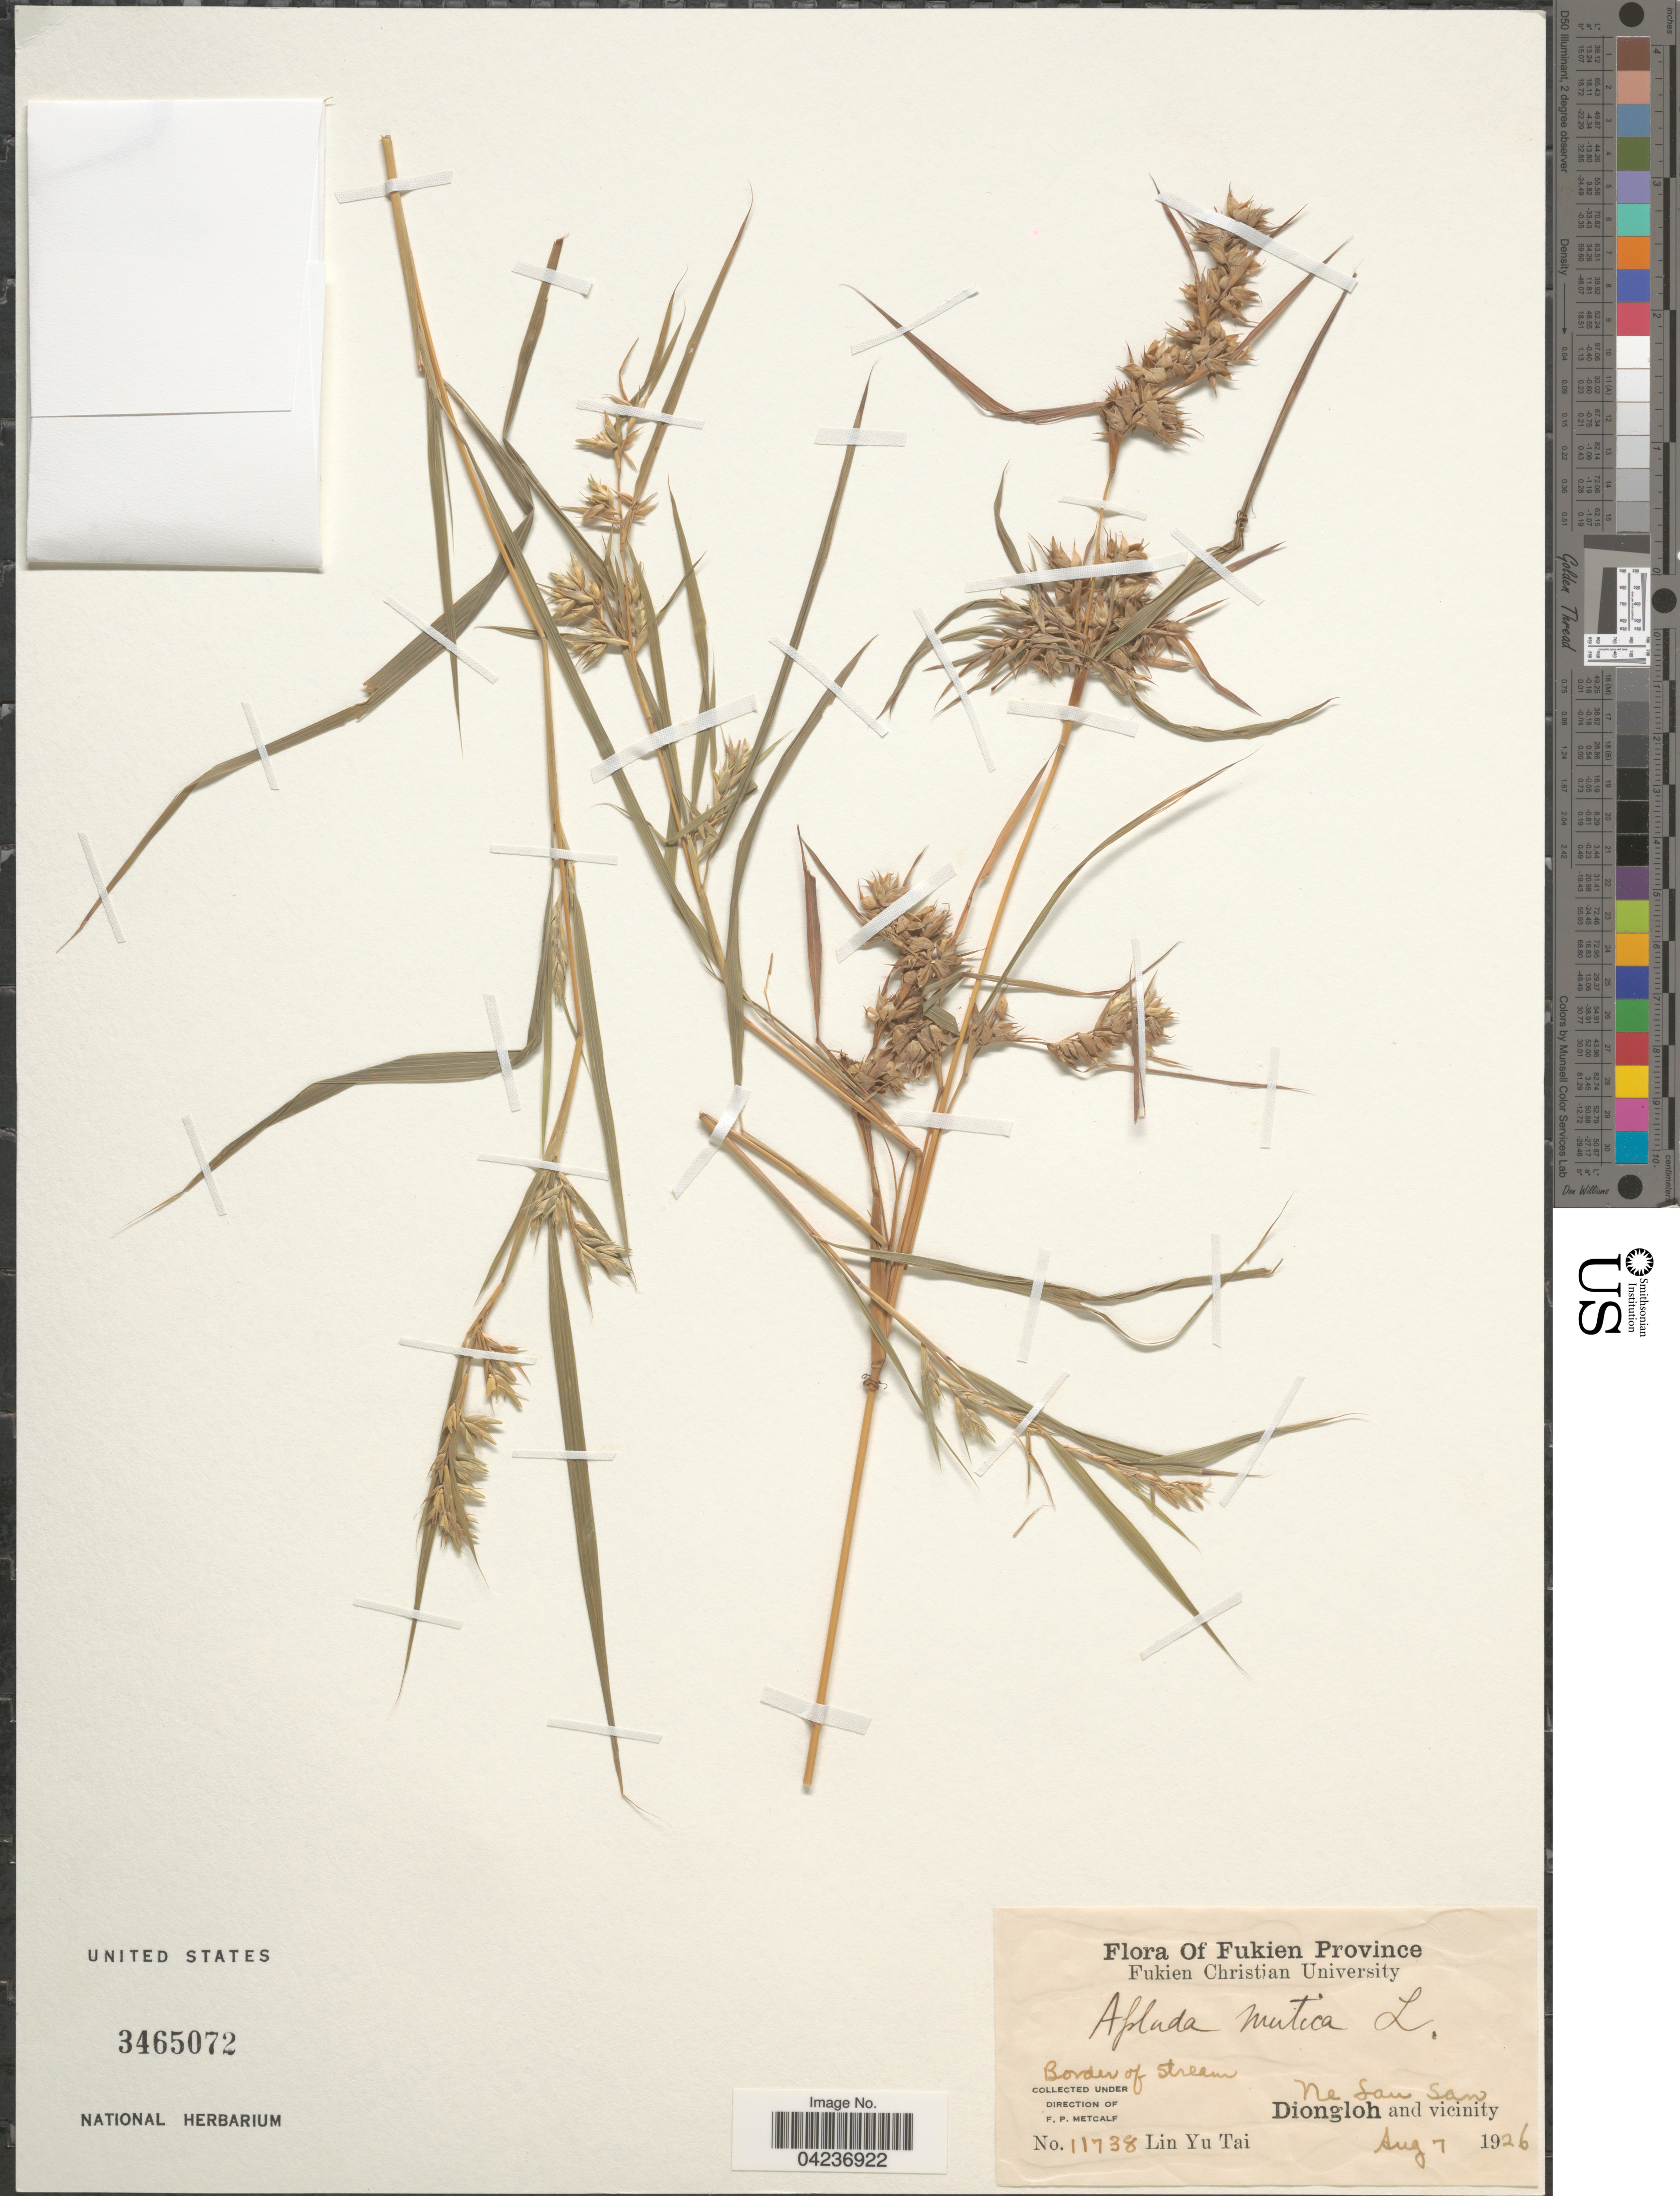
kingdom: Plantae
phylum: Tracheophyta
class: Liliopsida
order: Poales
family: Poaceae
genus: Apluda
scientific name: Apluda mutica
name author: L.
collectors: L. Tai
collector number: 11738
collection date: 1926-08-07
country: China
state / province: Fujian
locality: Fukien Province. Ne Sau San. Diongloh and vicinity.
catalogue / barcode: US 3465072